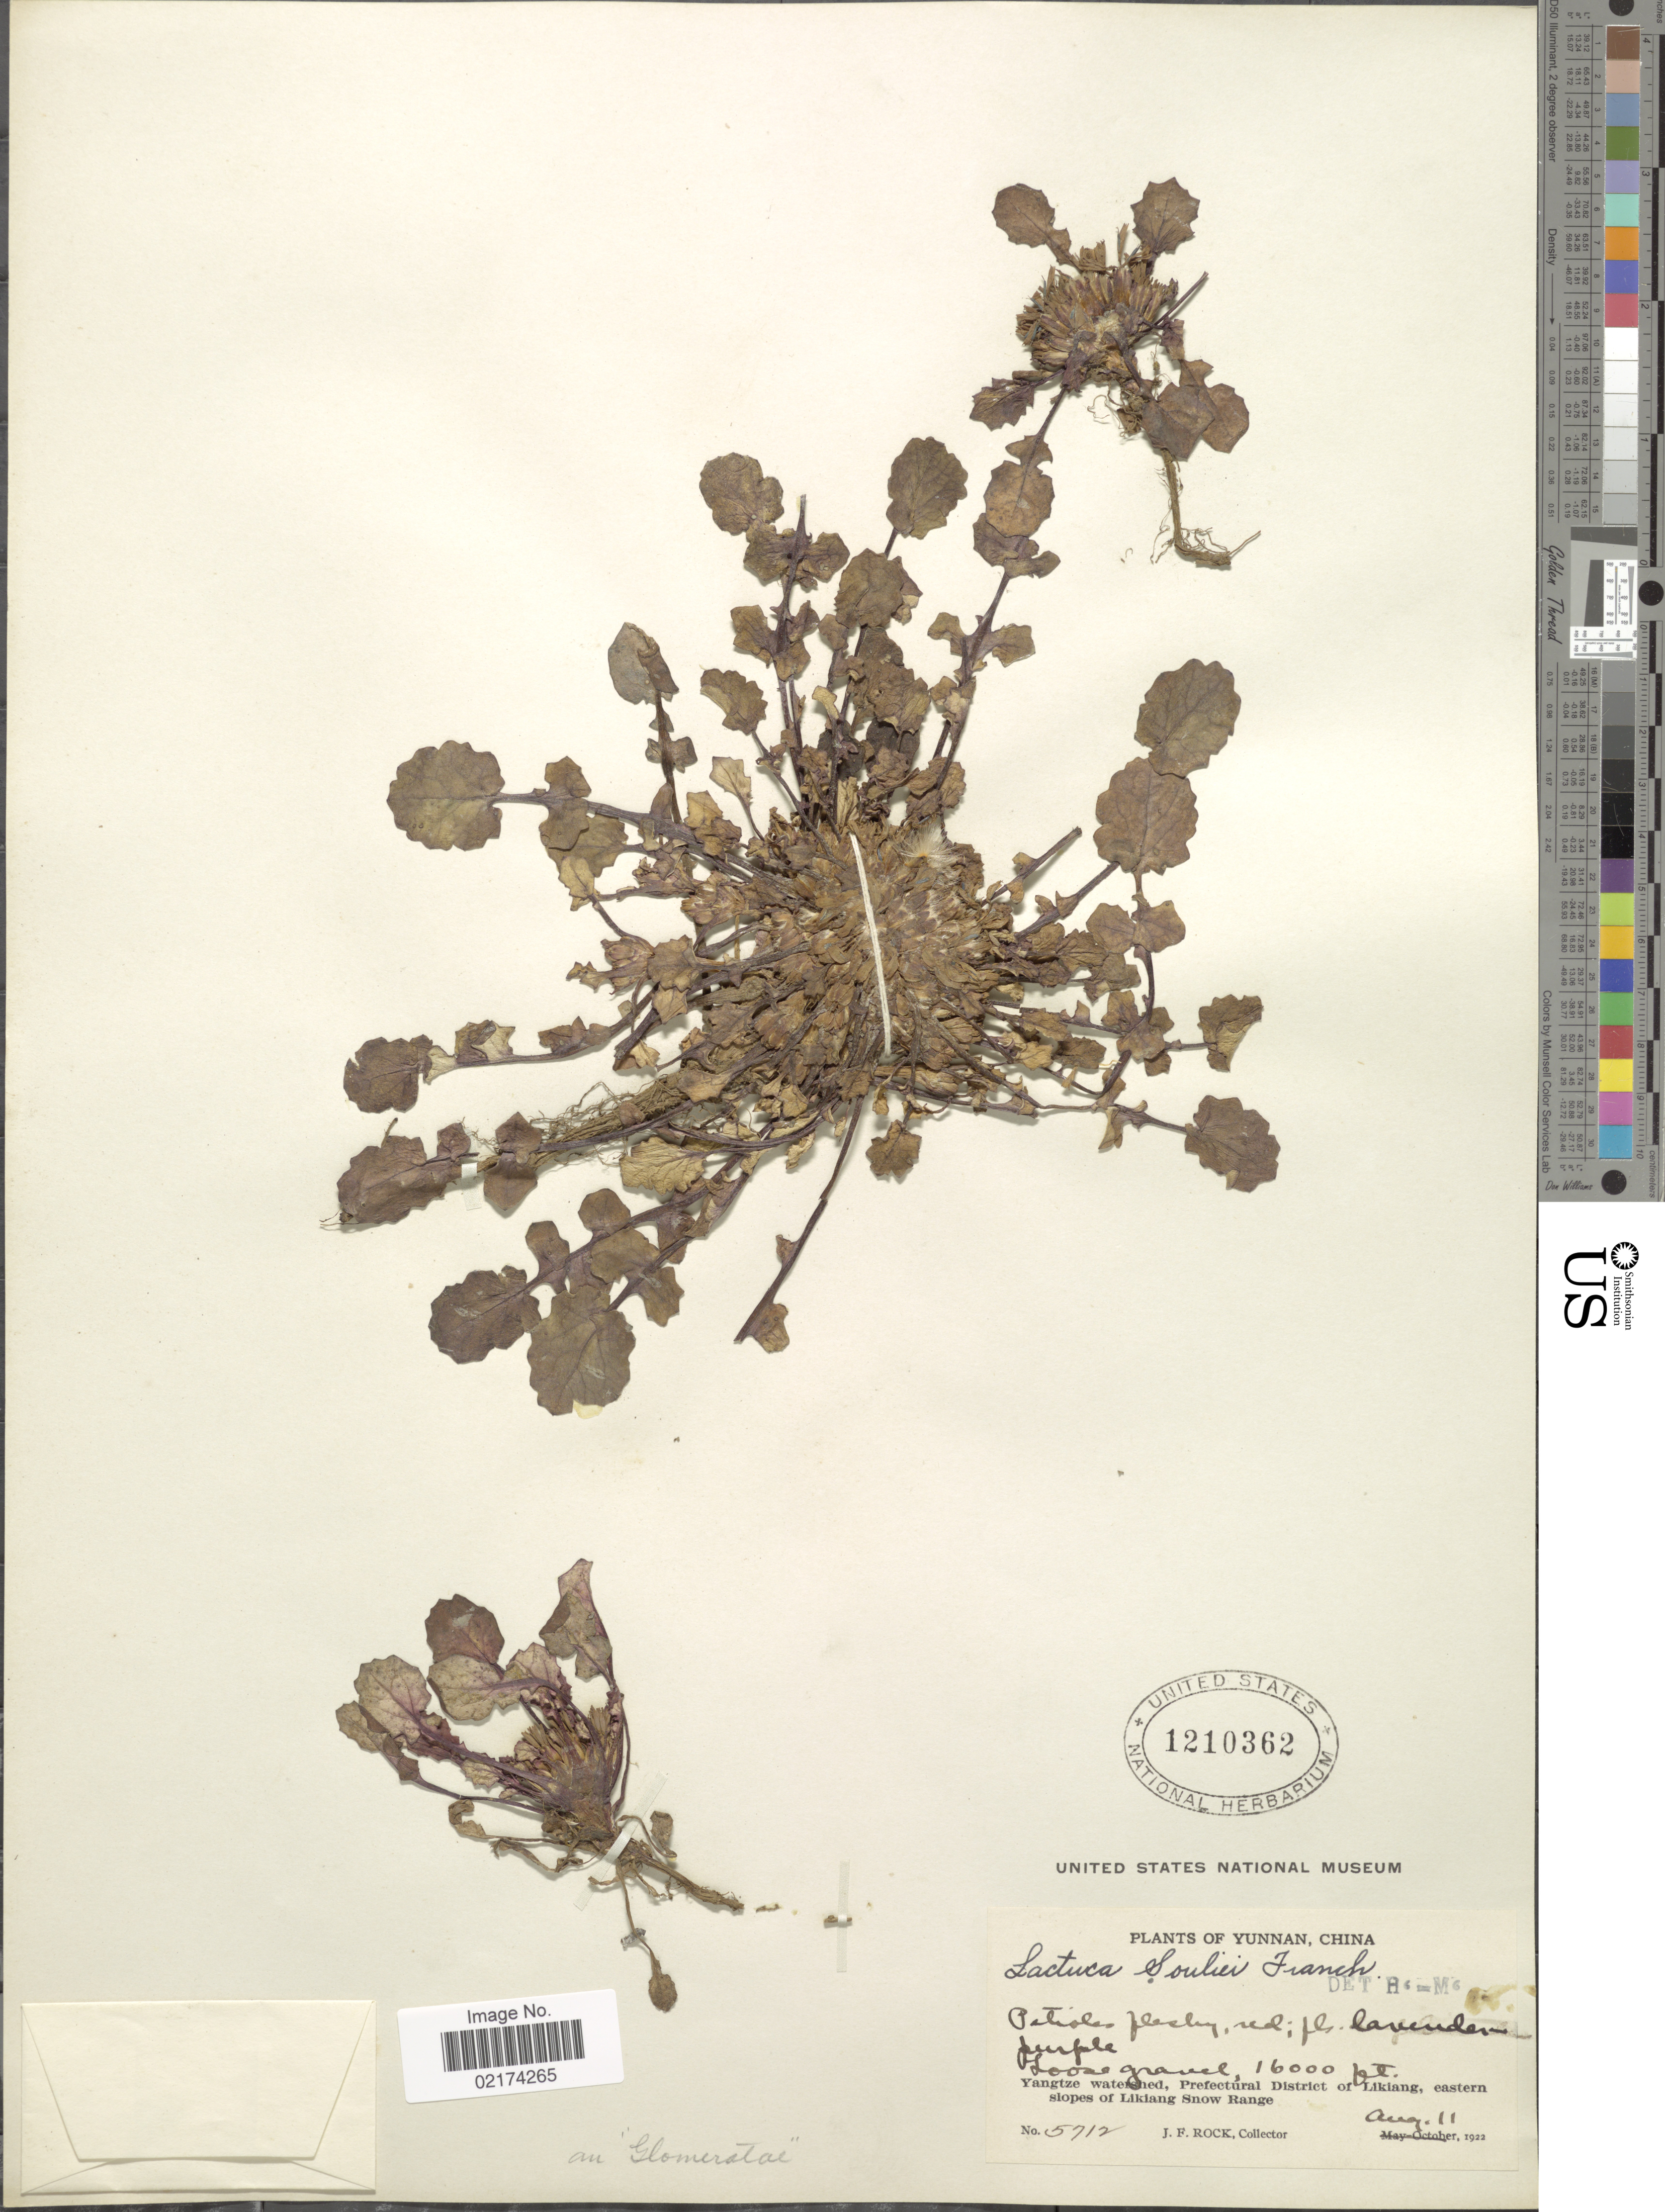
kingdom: Plantae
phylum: Tracheophyta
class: Magnoliopsida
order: Asterales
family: Asteraceae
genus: Parasyncalathium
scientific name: Parasyncalathium souliei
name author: (Franch.) J. W. Zhang et al.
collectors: J. F. Rock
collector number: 5712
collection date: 1922-08-11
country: China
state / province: Yunnan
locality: Yangtze watershed, Prefectural District of Likiang, eastern slopes of Likiang Snow Range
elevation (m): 4877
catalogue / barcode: US 1210362